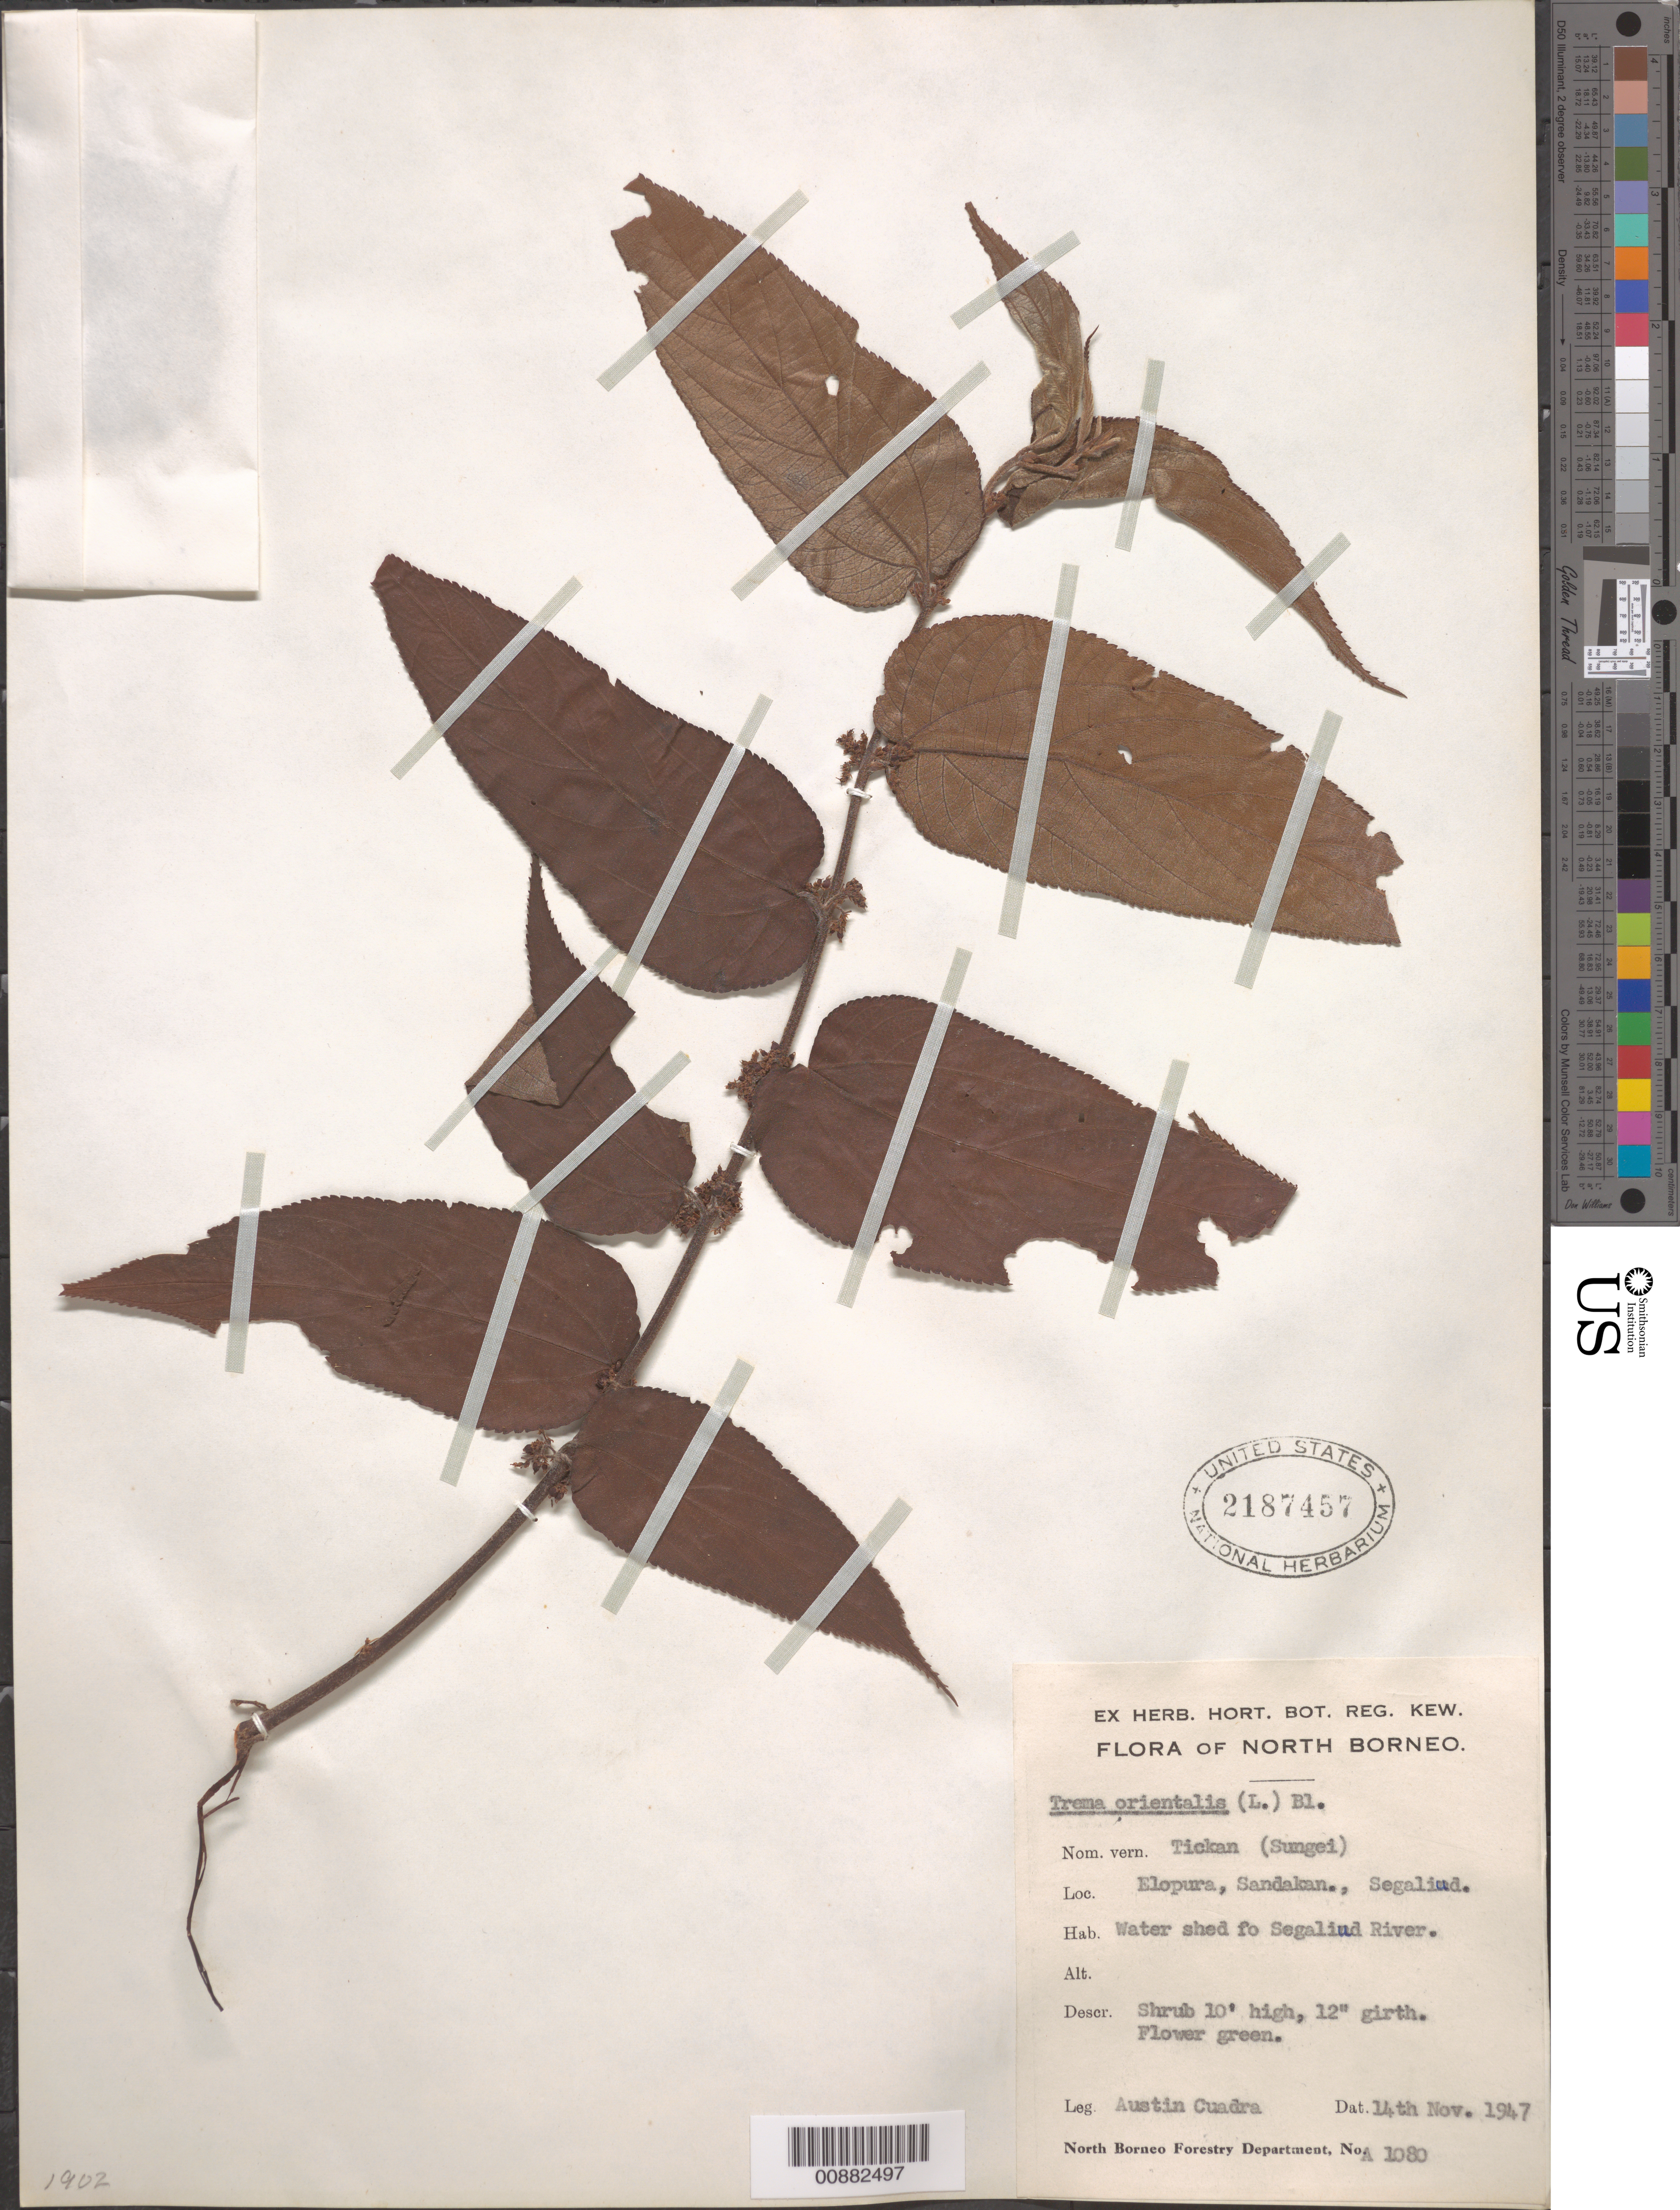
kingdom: Plantae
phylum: Tracheophyta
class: Magnoliopsida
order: Rosales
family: Cannabaceae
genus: Trema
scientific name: Trema orientale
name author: (L.) Blume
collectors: A. Cuadra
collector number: A 1080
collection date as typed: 14 Nov 1947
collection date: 1947-11-14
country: Malaysia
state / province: Sabah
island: Borneo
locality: Elopura, Sandakan, Segaliud.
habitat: Water shed for Segaliud River.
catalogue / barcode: US 2187457